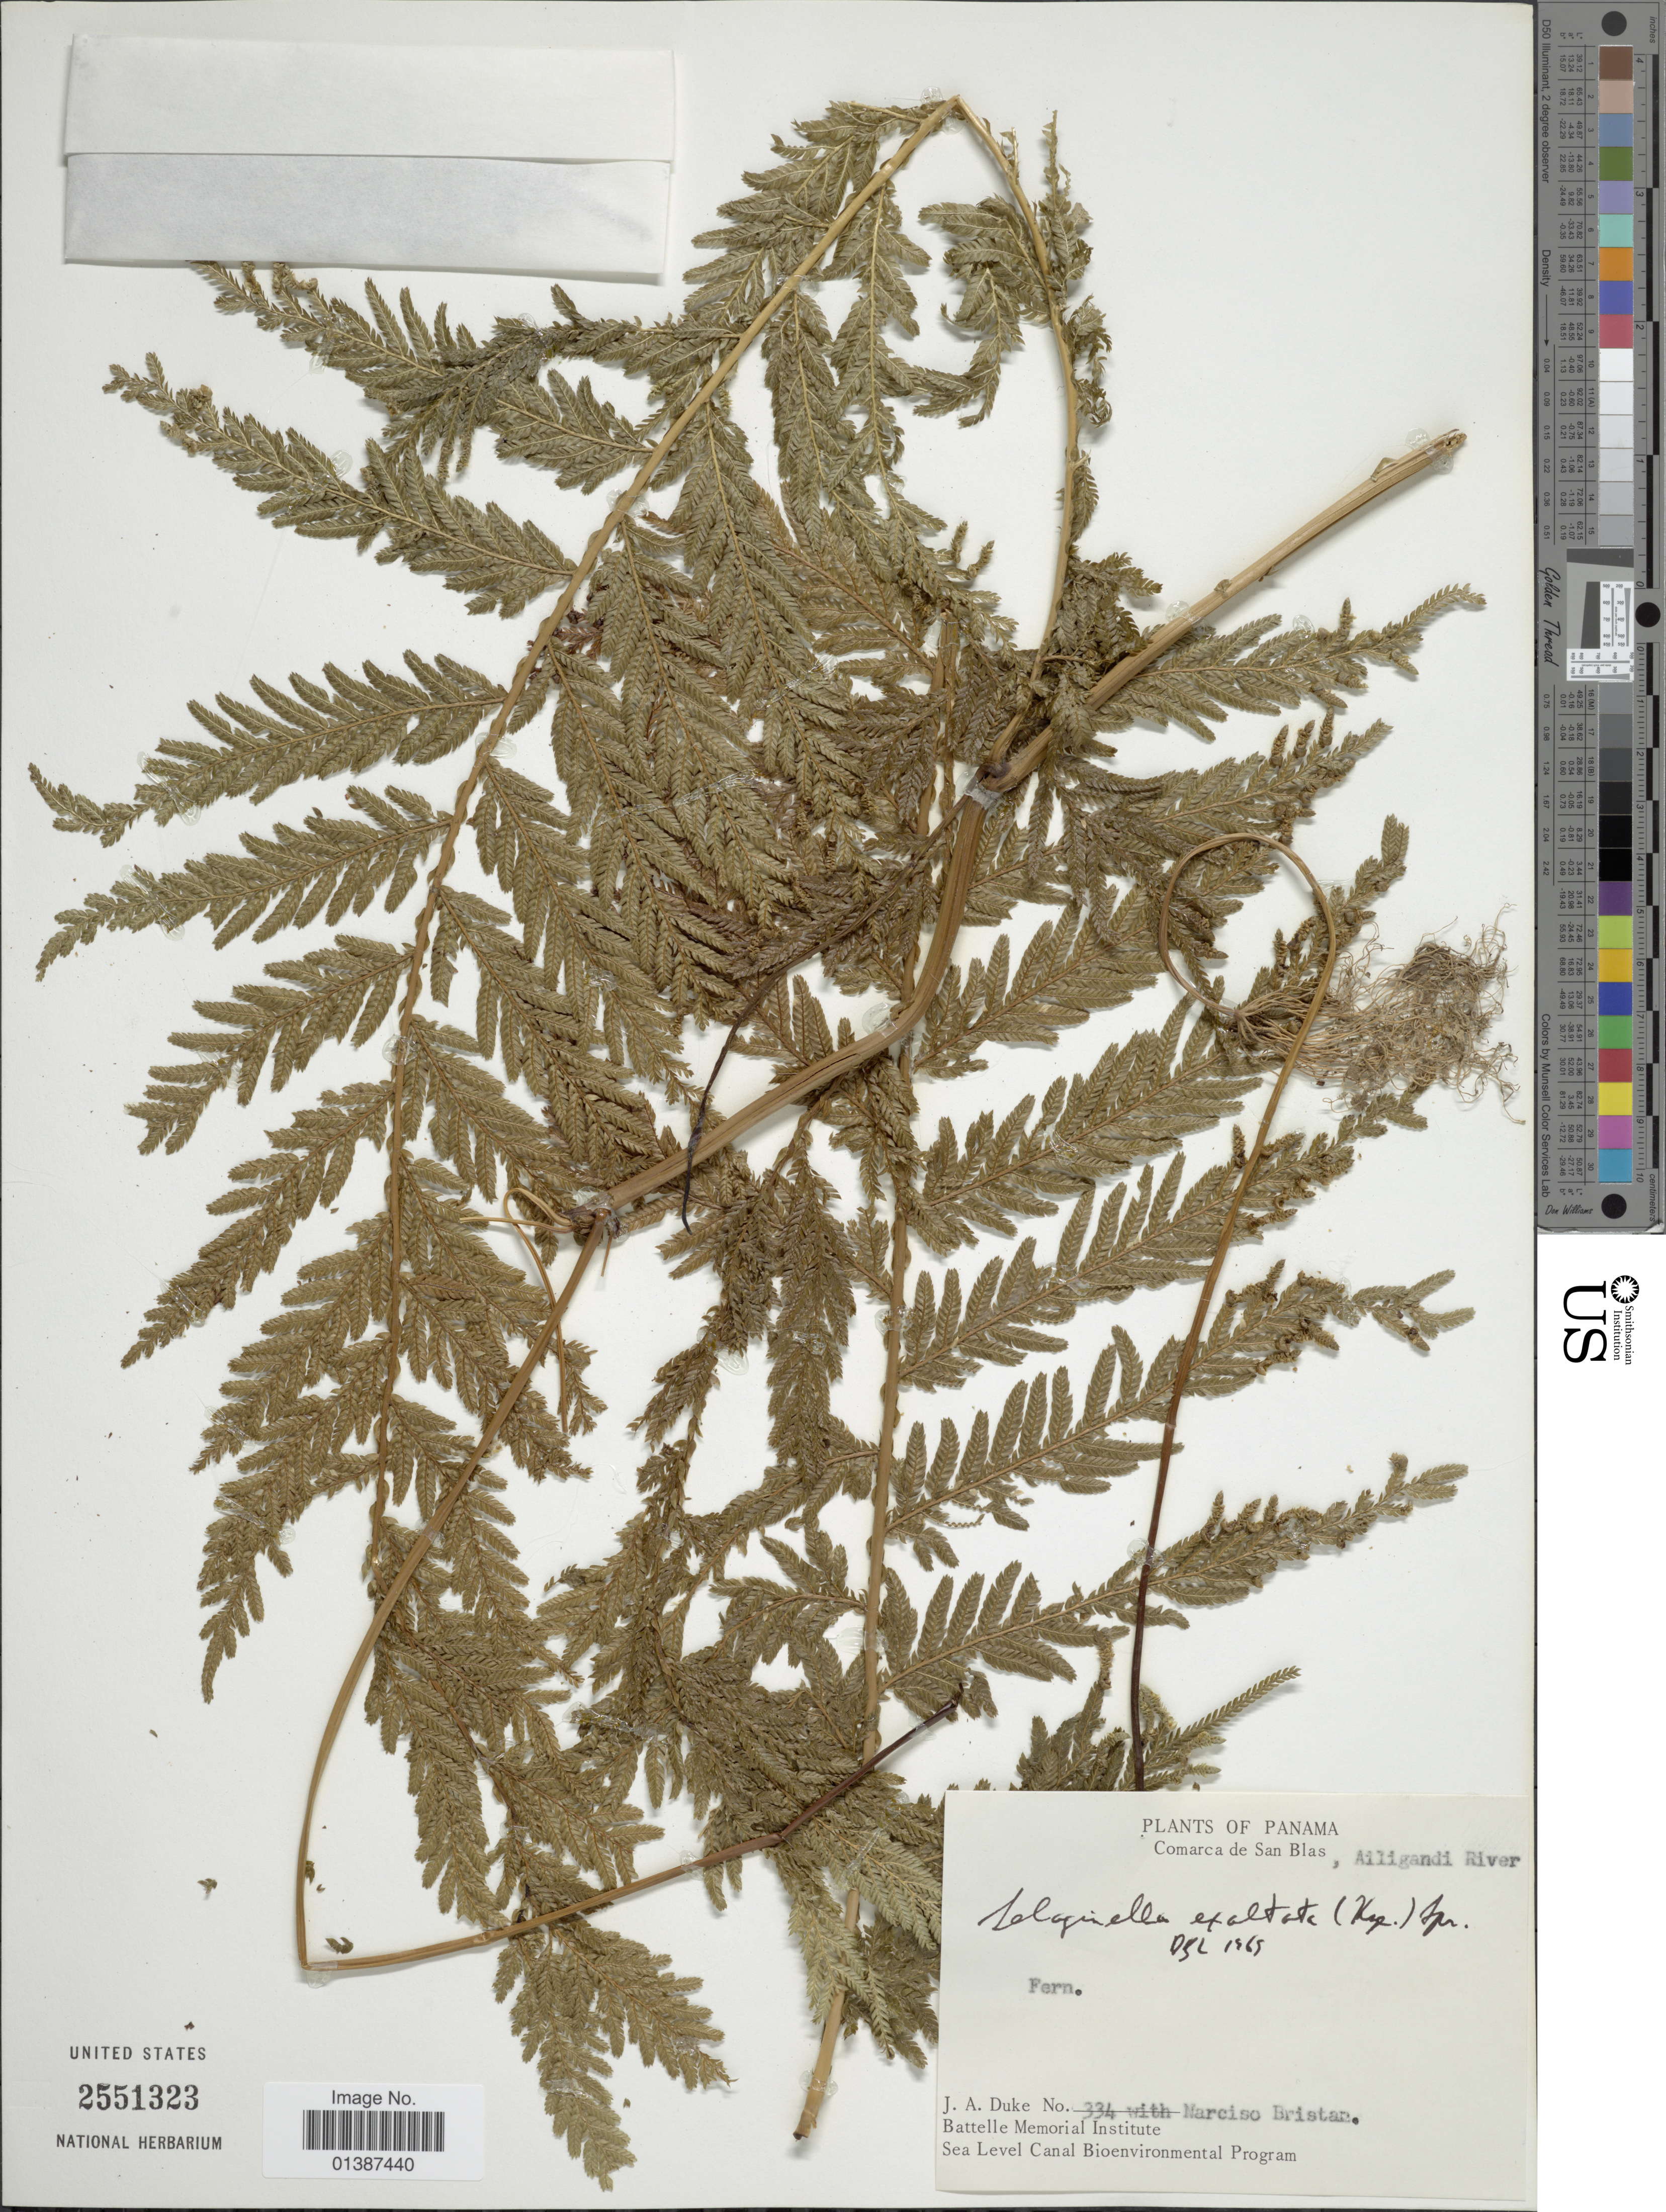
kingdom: Plantae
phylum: Tracheophyta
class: Lycopodiopsida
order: Selaginellales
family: Selaginellaceae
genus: Selaginella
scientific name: Selaginella exaltata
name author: (Kunze) Spring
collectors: J. A. Duke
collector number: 334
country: Panama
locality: Comarca de San Blas, Ailigandi River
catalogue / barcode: US 2551323